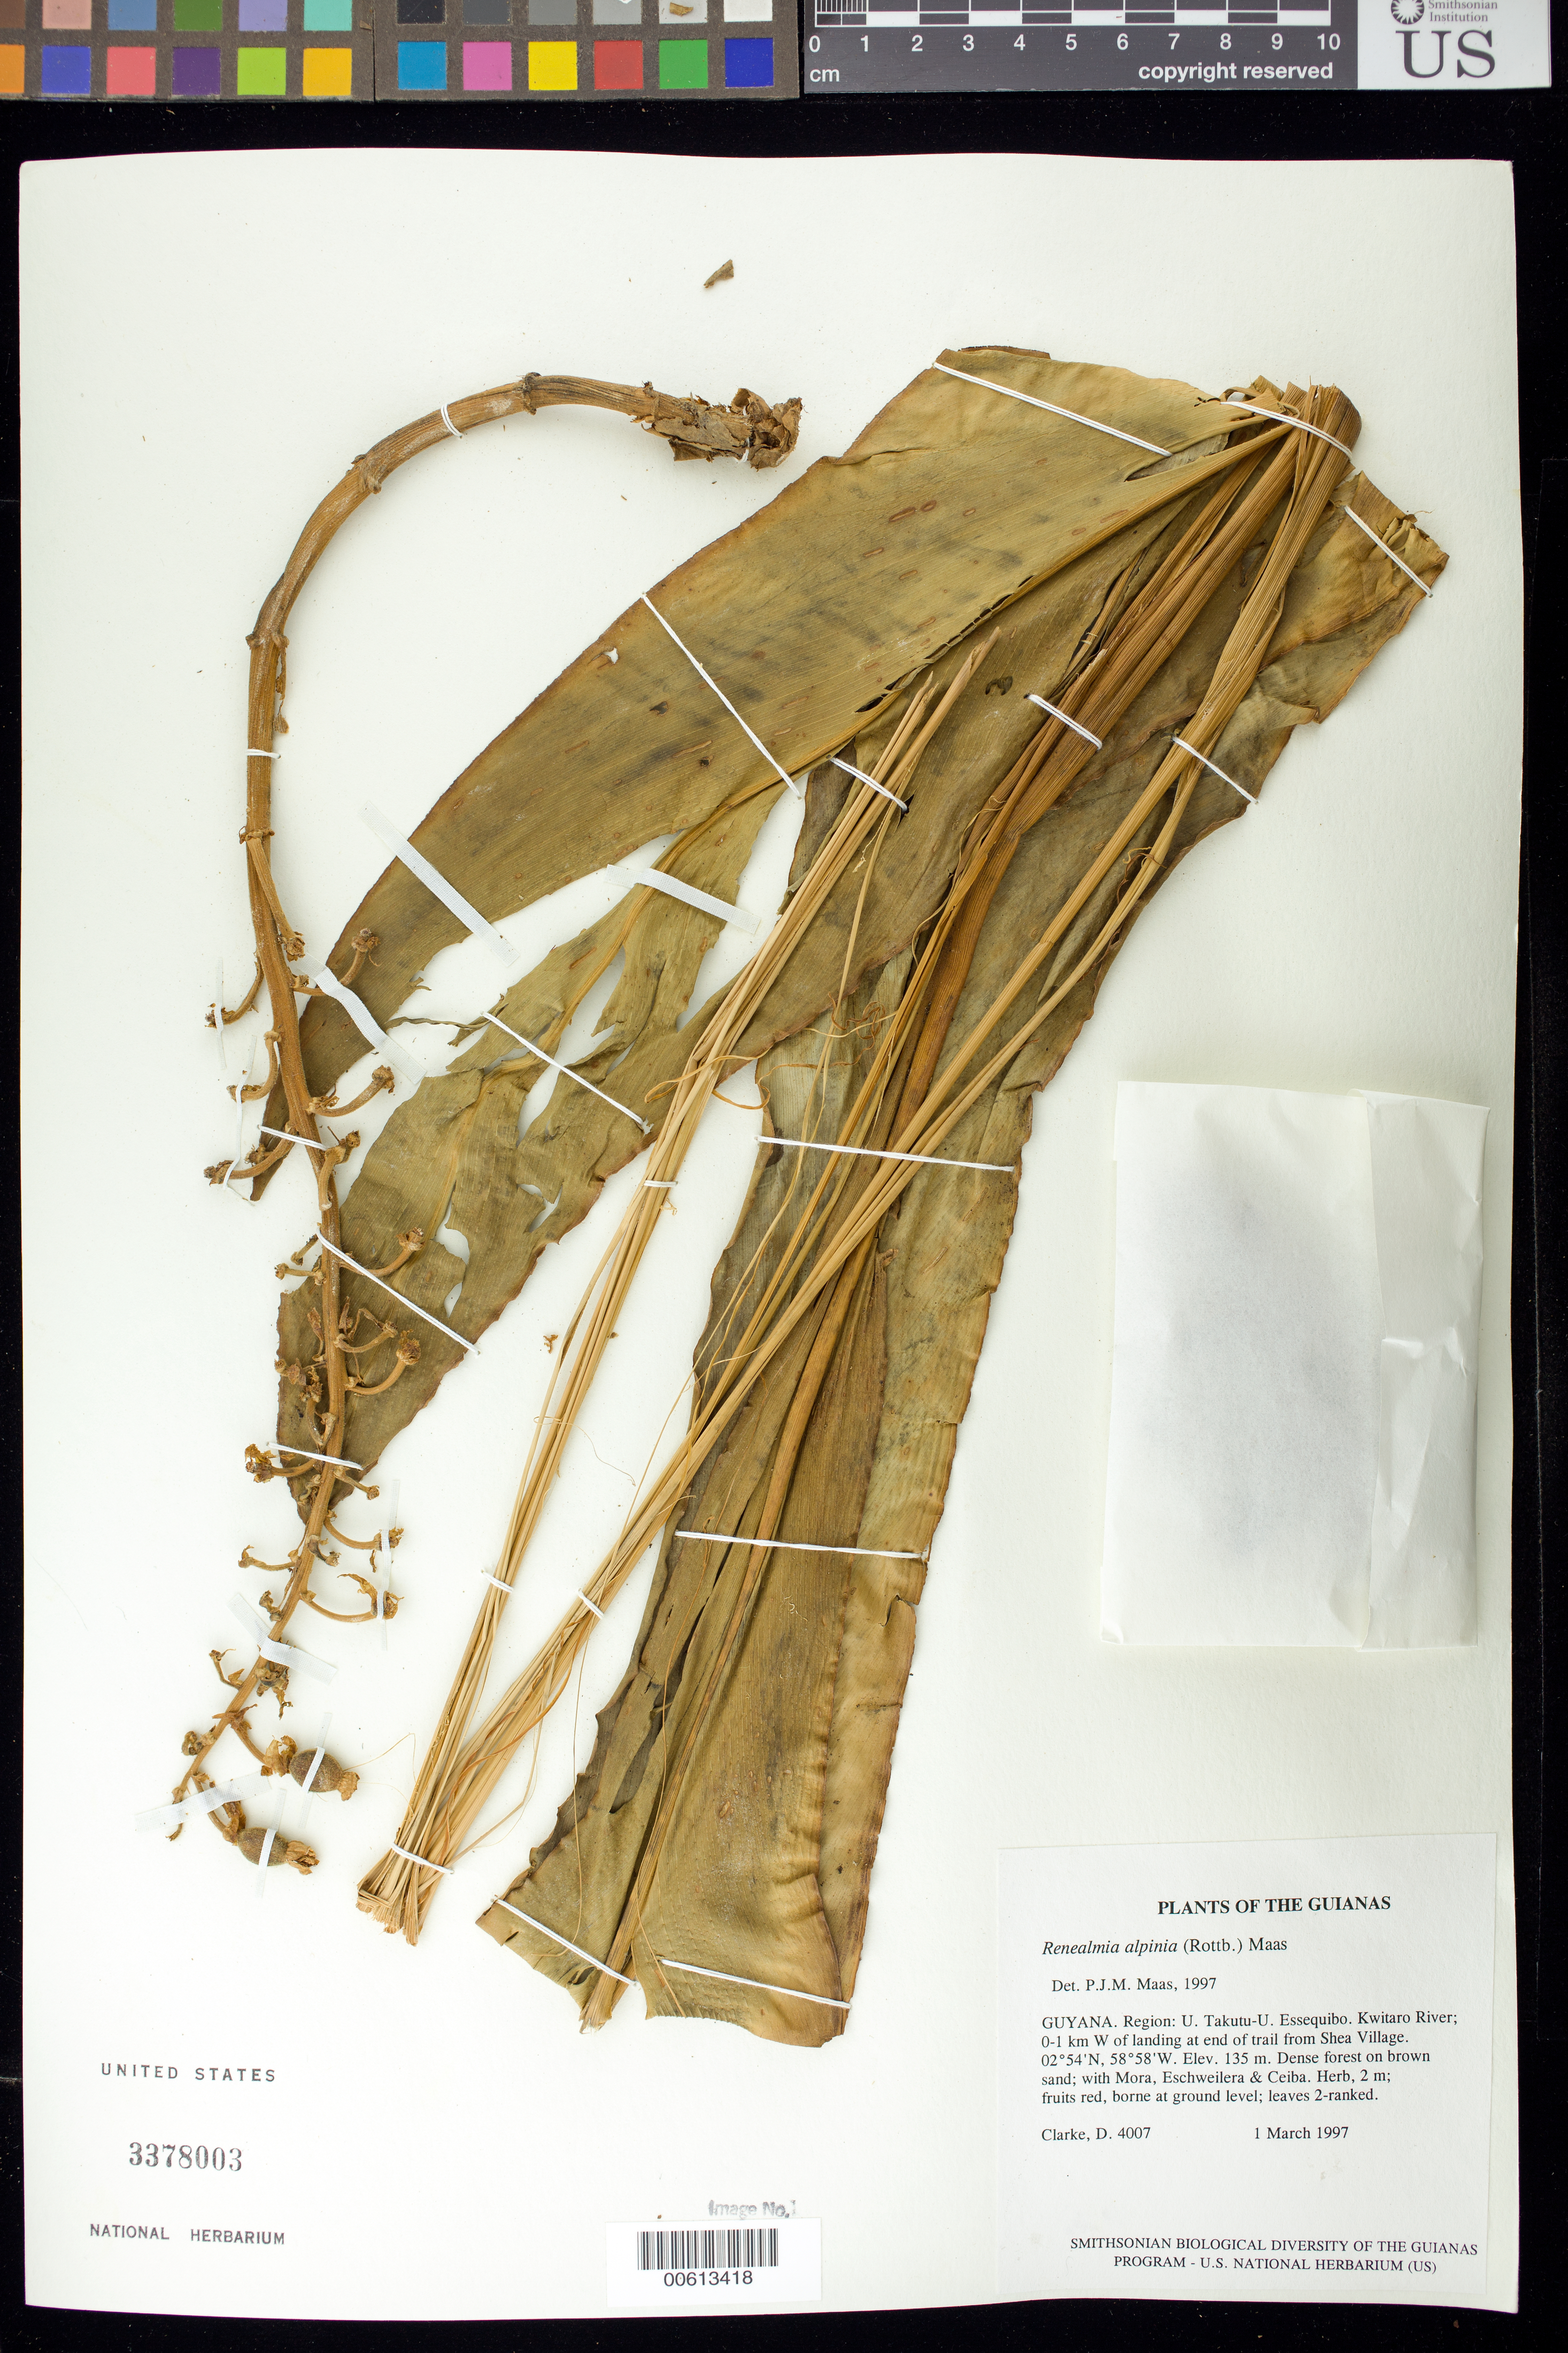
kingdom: Plantae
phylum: Tracheophyta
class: Liliopsida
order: Zingiberales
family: Zingiberaceae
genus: Renealmia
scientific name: Renealmia alpinia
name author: (Rottb.) Maas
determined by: Maas, Paul J. M.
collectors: H. D. Clarke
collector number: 4007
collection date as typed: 1 March 1997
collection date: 1997-03-01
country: Guyana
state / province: U. Takutu-U. Essequibo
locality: Kwitaro River; 0-1 km W of landing at end of trail from Shea Village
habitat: Dense forest on brown sand; with Mora, Eschweilera & Ceiba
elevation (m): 135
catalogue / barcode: US 3378003